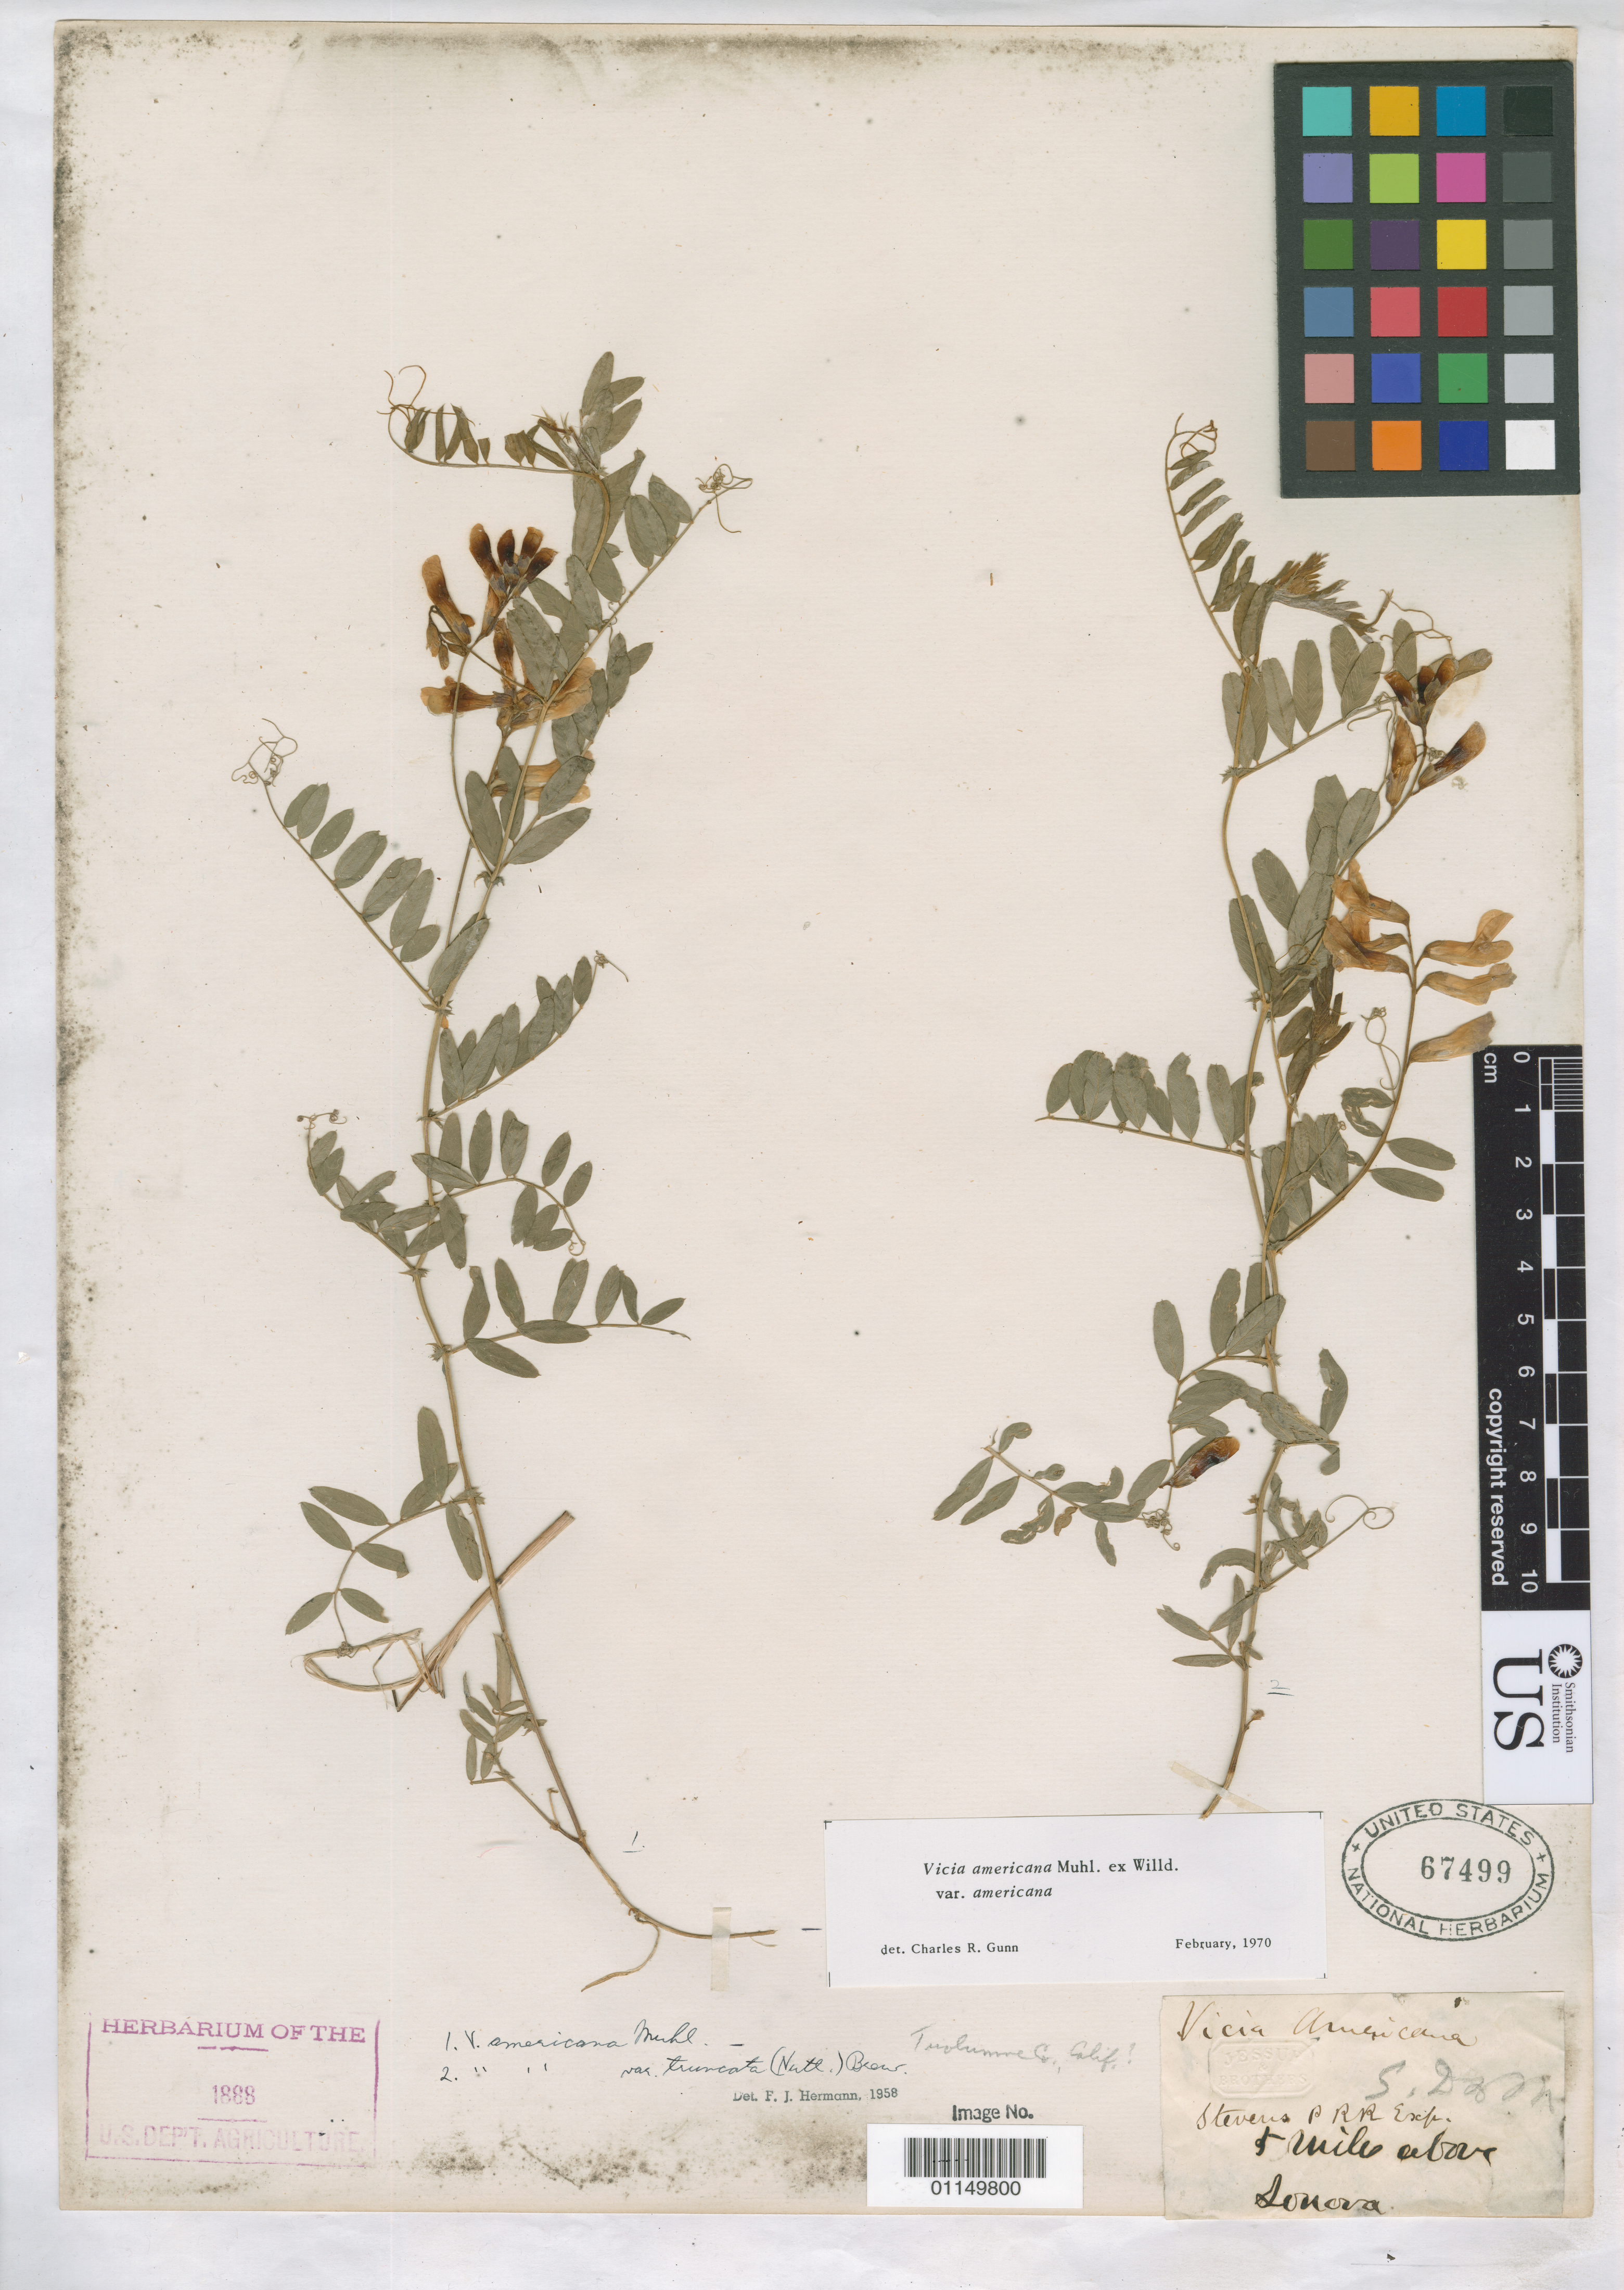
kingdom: Plantae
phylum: Tracheophyta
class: Magnoliopsida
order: Fabales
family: Fabaceae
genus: Vicia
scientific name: Vicia americana var. americana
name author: Muhl. ex Willd.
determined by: Gunn, C. R.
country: United States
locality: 5 miles above Sonora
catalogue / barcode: US 67499